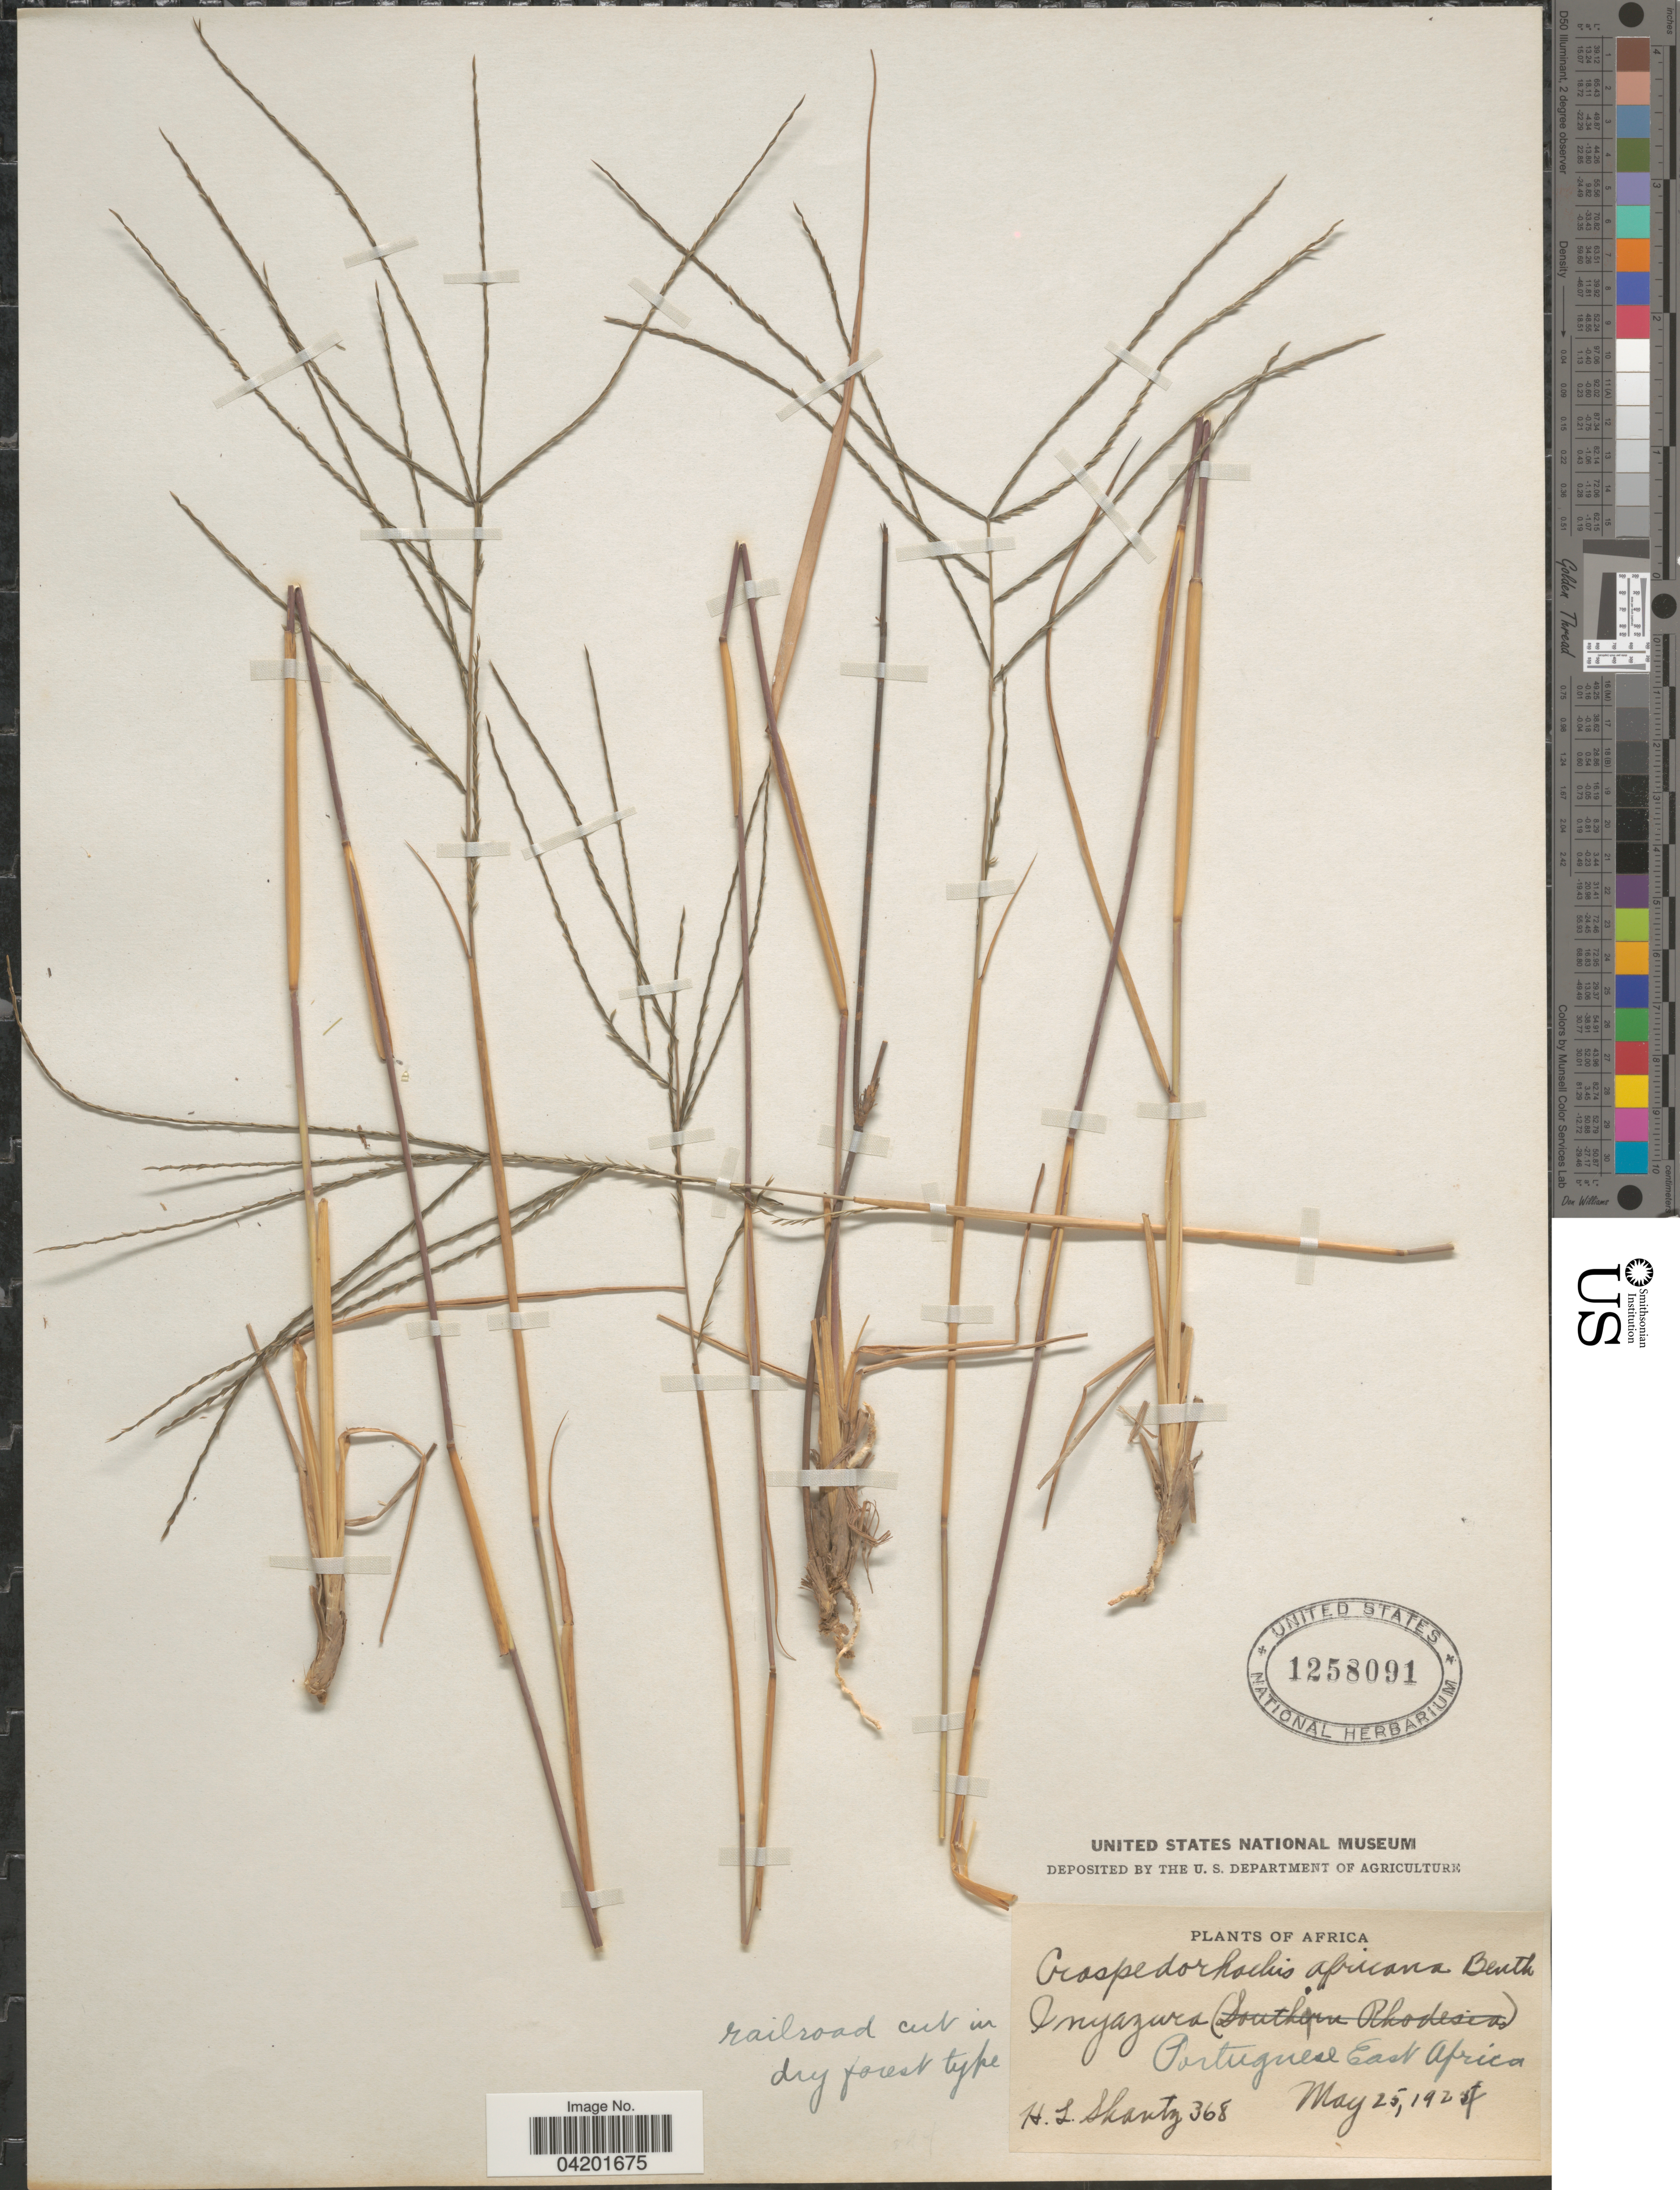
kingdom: Plantae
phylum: Tracheophyta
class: Liliopsida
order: Poales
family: Poaceae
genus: Craspedorhachis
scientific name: Craspedorhachis africana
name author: Benth. in Hook.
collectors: H. Shantz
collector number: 368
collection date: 1929-05-25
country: Mozambique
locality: Inyazura. Portuguese East Africa.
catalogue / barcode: US 1258091